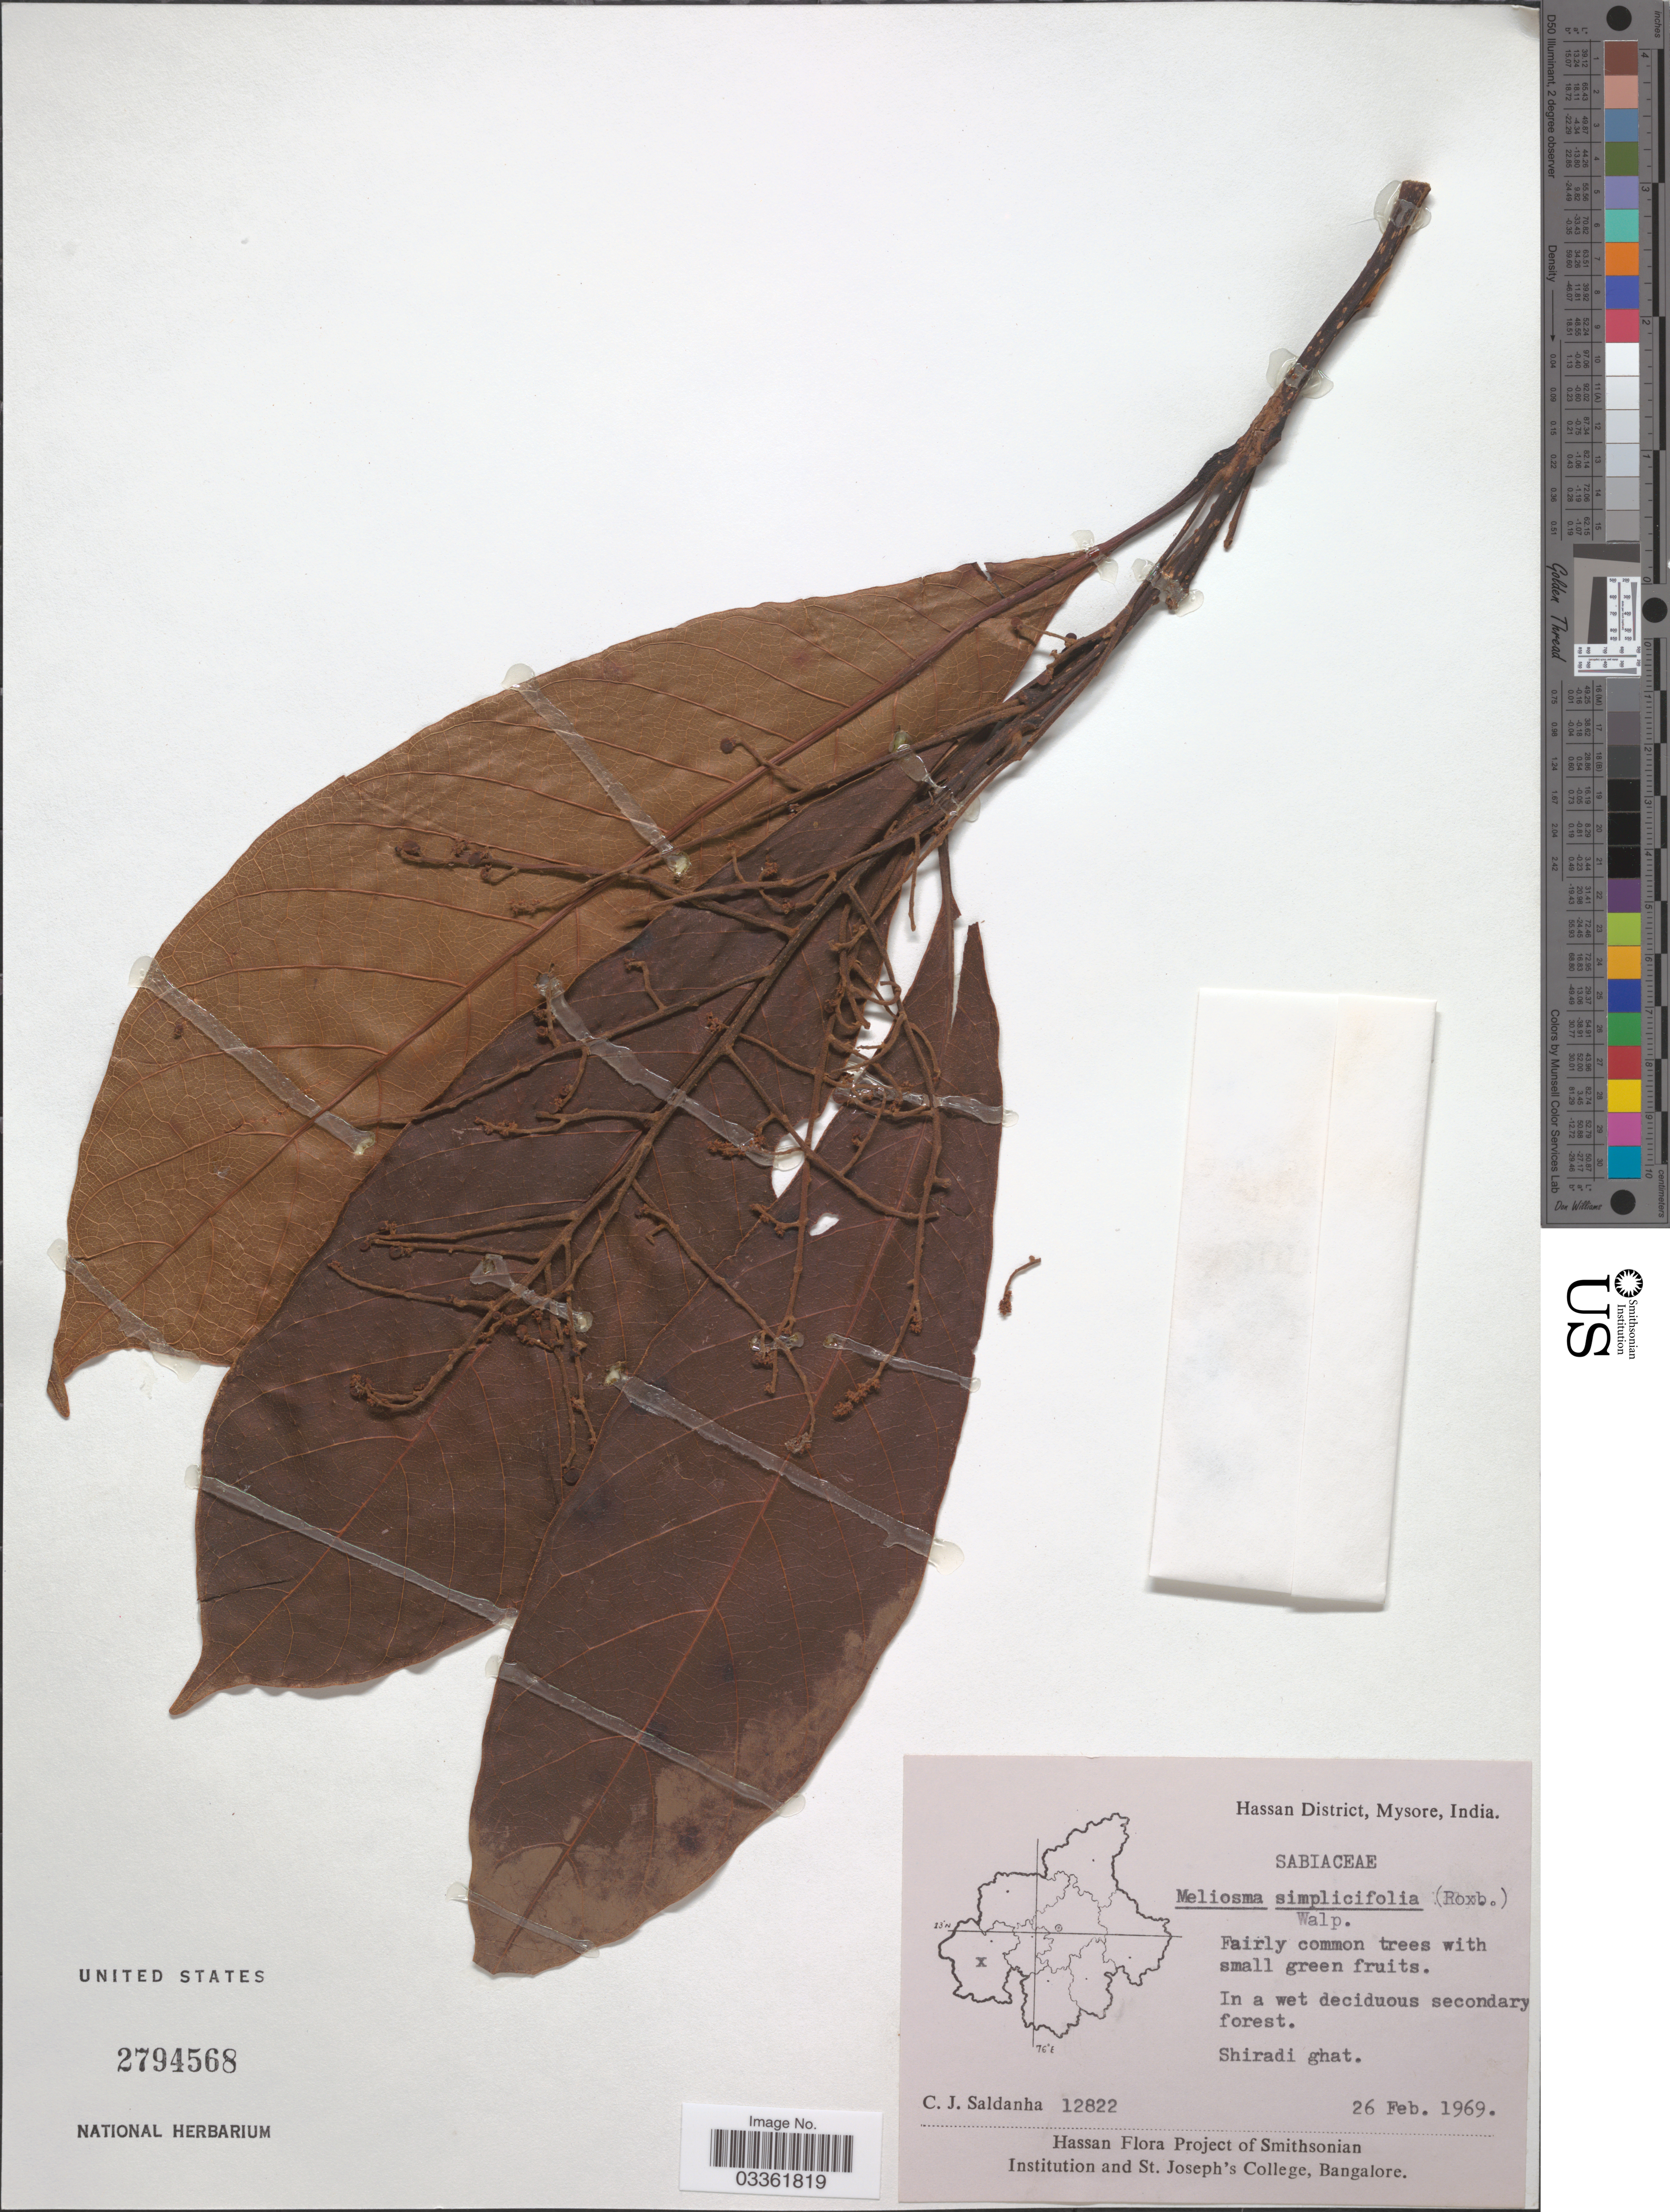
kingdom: Plantae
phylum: Tracheophyta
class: Magnoliopsida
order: Proteales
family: Sabiaceae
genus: Meliosma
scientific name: Meliosma simplicifolia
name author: (Roxb.) Walp.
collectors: C. J. Saldanha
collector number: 12822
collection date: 1969-02-26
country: India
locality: Hassan District, Mysore, Shiradi ghat.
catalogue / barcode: US 2794568